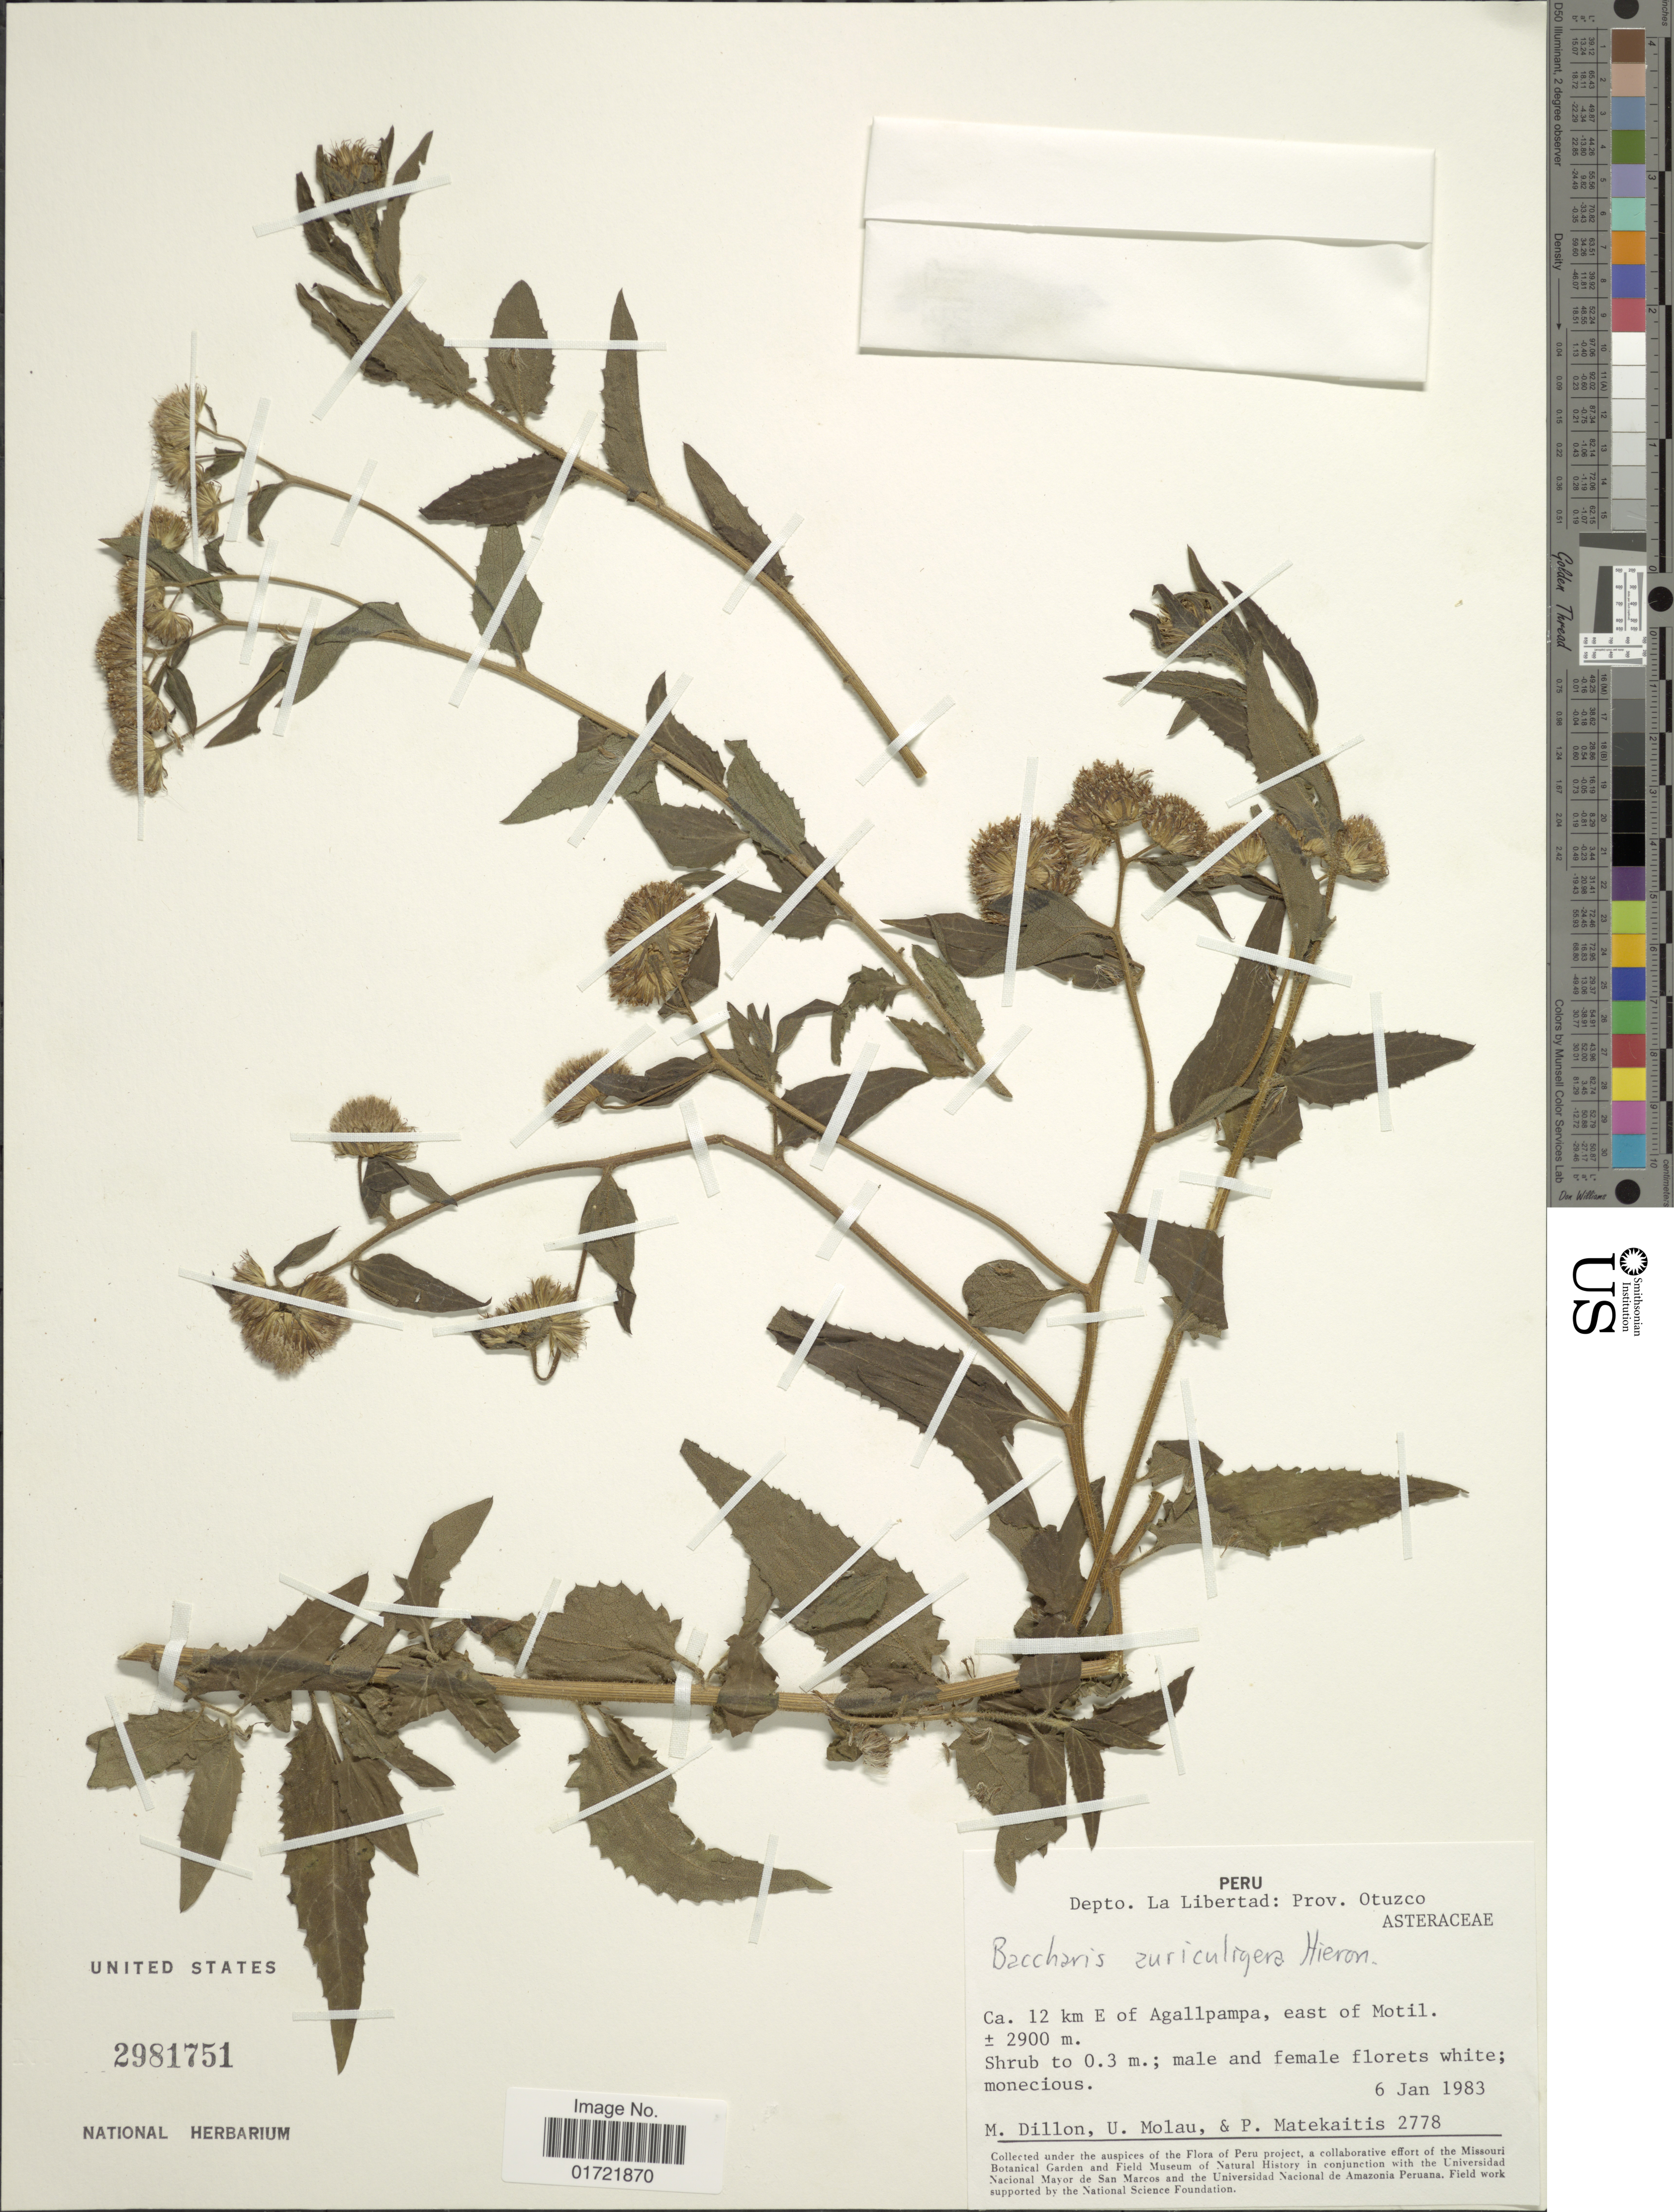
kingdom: Plantae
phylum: Tracheophyta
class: Magnoliopsida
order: Asterales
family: Asteraceae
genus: Baccharis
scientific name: Baccharis auriculigera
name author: Hieron.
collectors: M. O. Dillon, U. Molau & P. Matekaitis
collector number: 2778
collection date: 1983-01-06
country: Peru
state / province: La Libertad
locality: Prov. Otuzo. Ca. 12 km E of Agallpampa, east of Motil.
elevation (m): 2900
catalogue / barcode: US 2981751